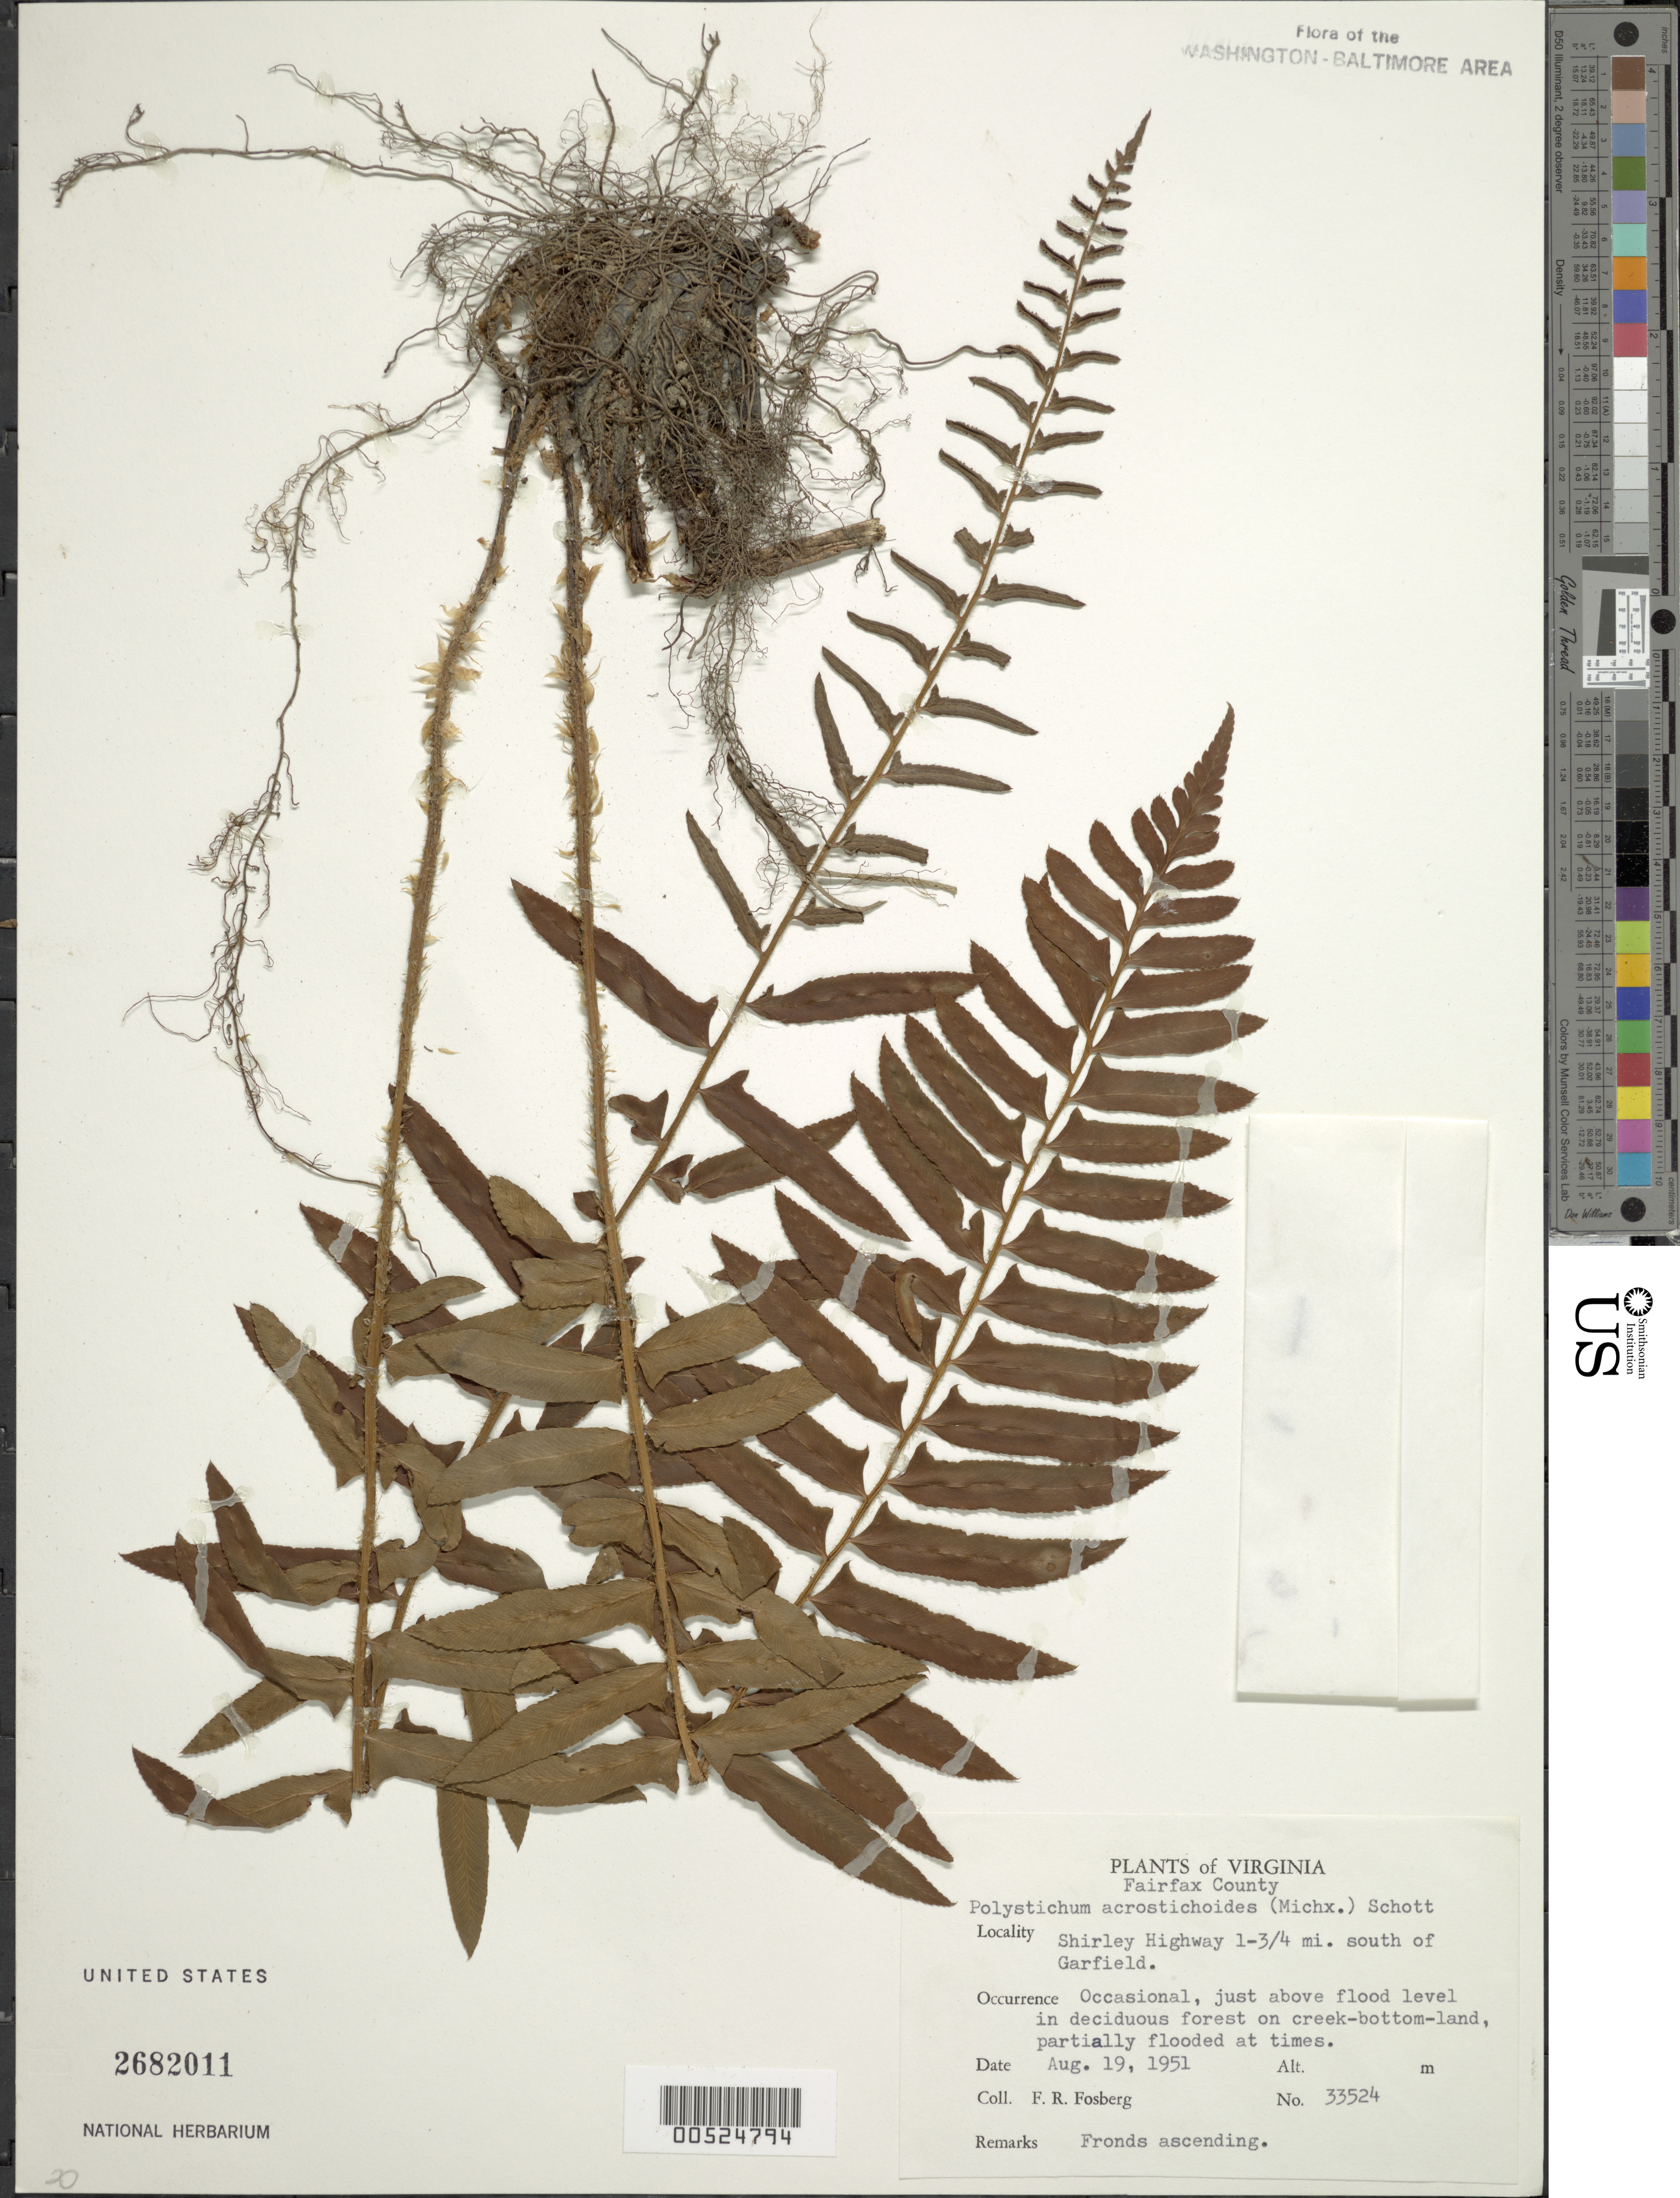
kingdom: Plantae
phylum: Tracheophyta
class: Polypodiopsida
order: Polypodiales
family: Dryopteridaceae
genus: Polystichum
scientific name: Polystichum acrostichoides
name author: (Michx.) Schott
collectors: F. R. Fosberg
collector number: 33524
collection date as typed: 19 Aug 1951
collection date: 1951-08-19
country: United States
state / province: Virginia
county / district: Fairfax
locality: Shirley Hwy., 1.75 S of Garfield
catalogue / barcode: US 2682011